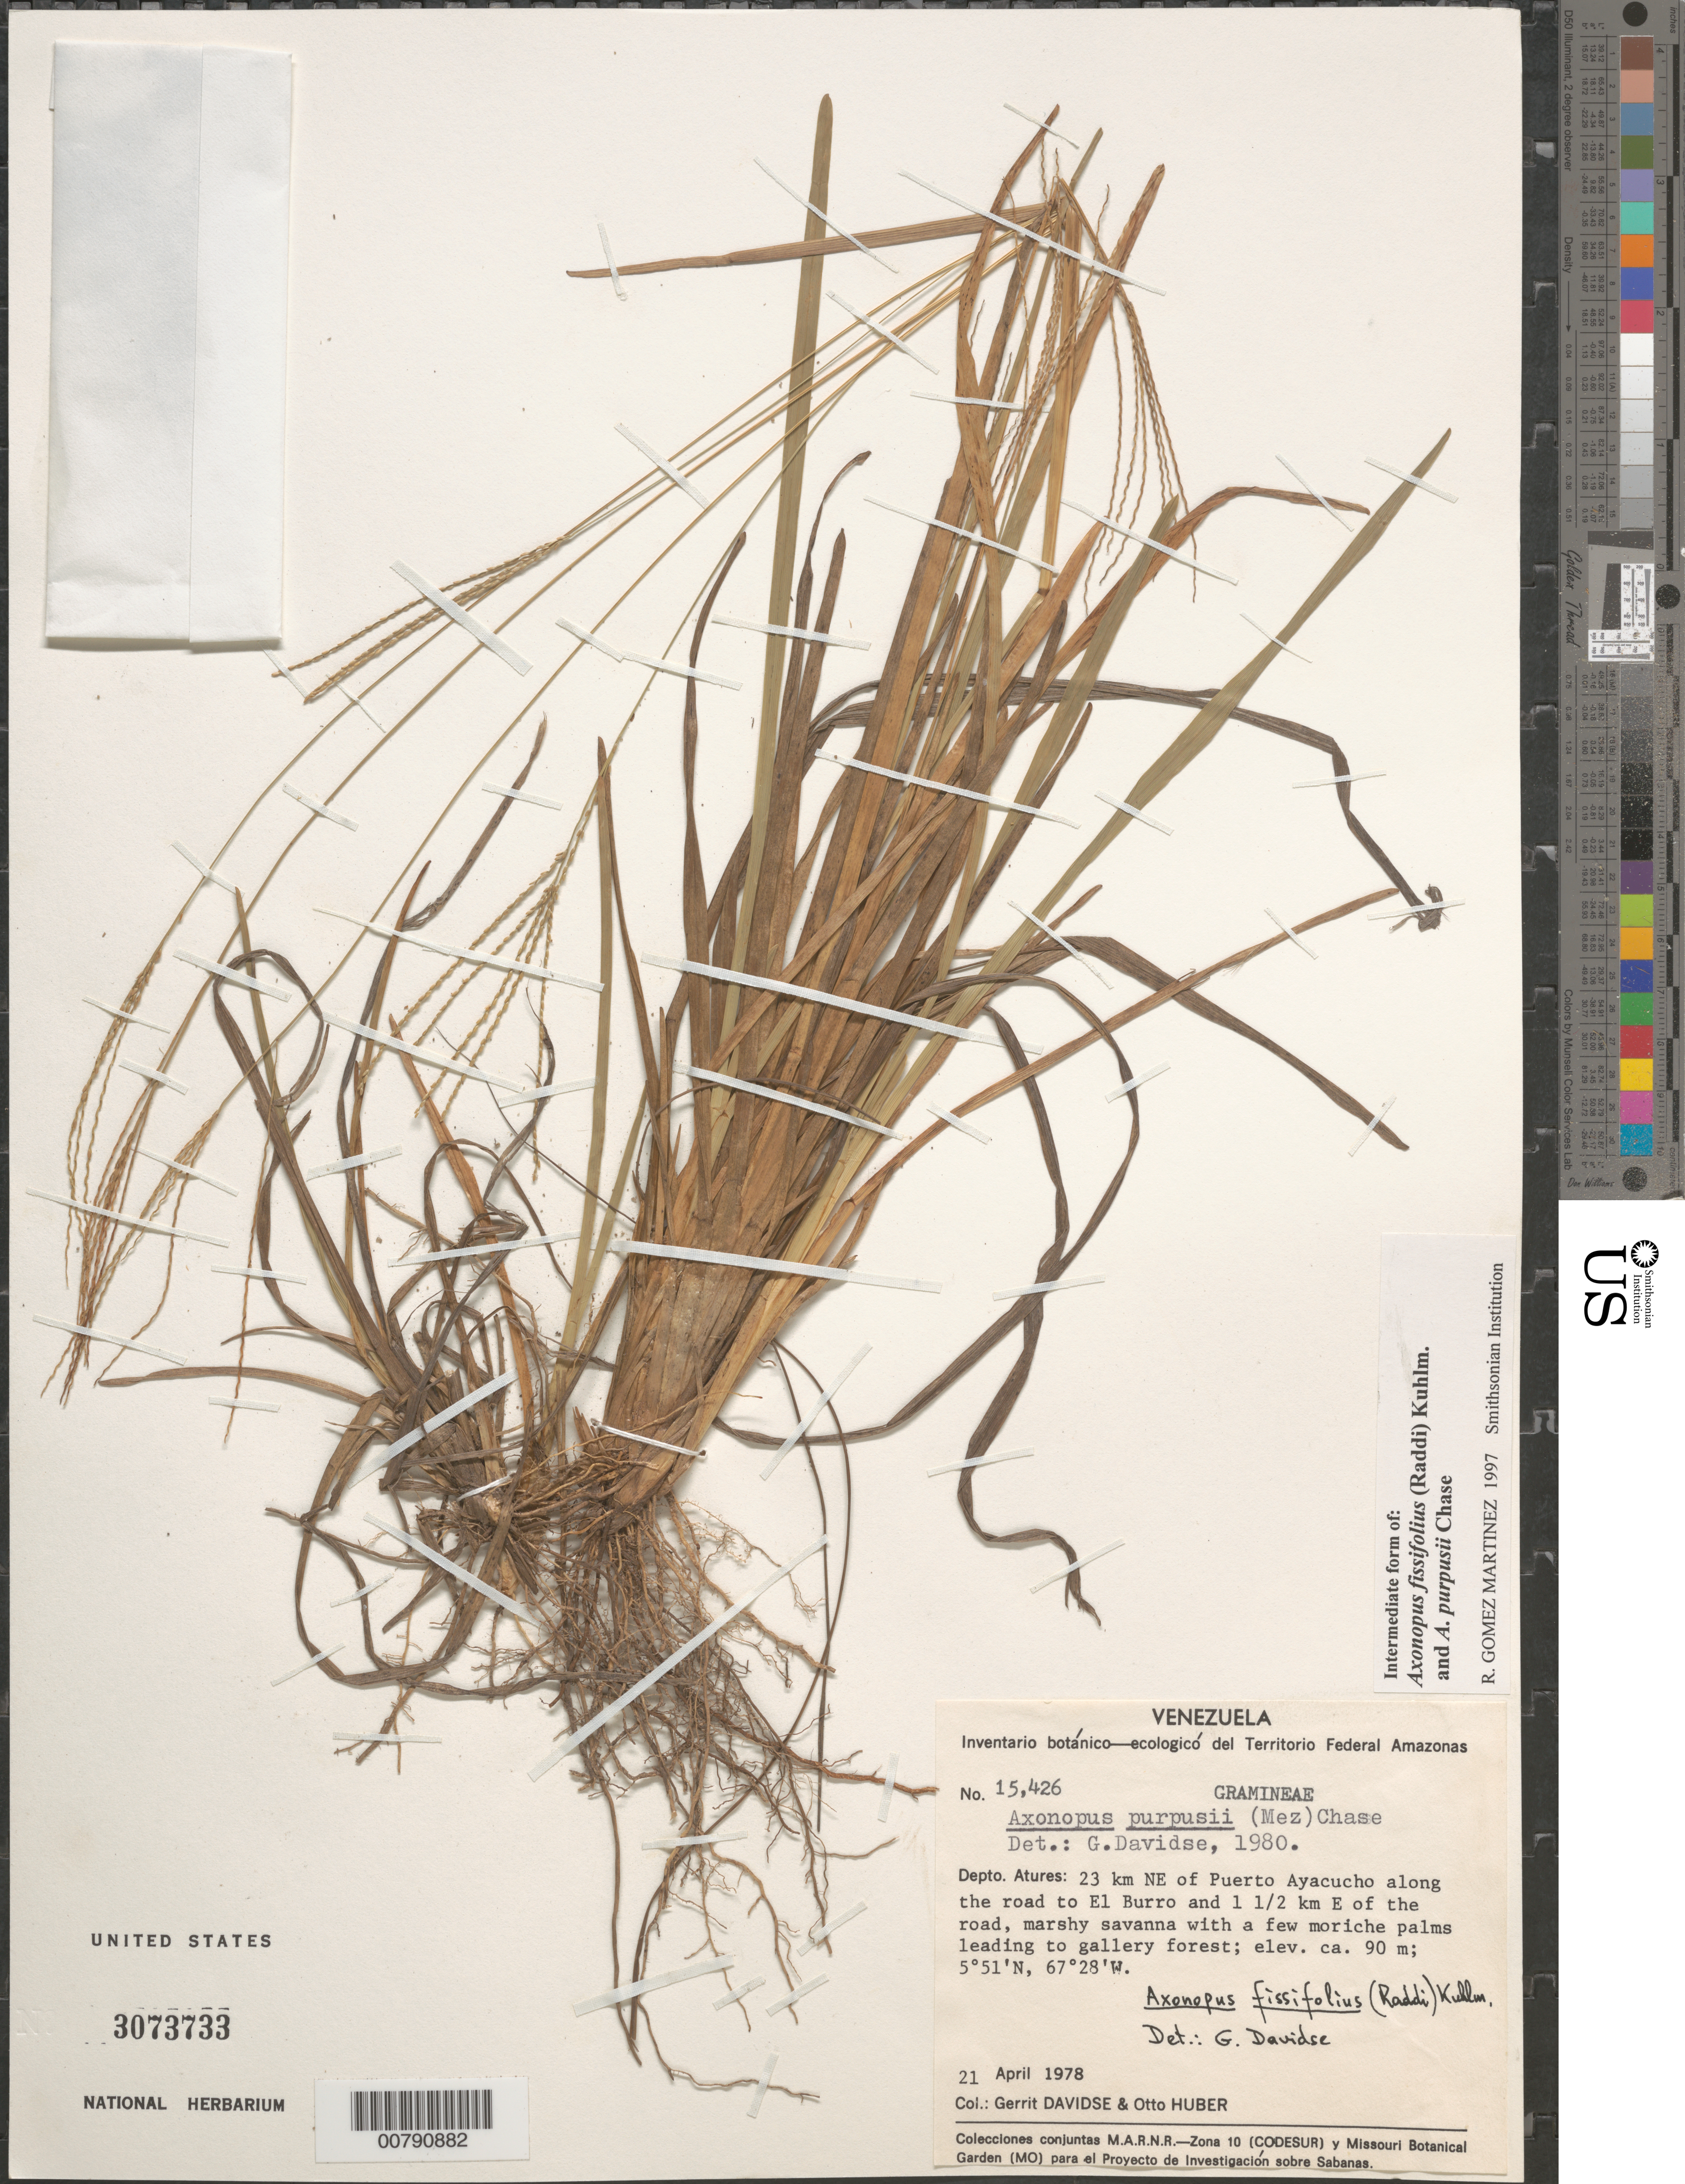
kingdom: Plantae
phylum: Tracheophyta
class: Liliopsida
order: Poales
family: Poaceae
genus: Axonopus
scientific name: Axonopus fissifolius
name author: (Raddi) Kuhlm.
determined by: Gomez Martinez, R.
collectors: G. Davidse & O. Huber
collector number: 15426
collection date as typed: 21-Apr-78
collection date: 1978-04-21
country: Venezuela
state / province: Amazonas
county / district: Atures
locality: Puerto Ayacucho, 23 km NE of along the road to El Burro, and 1.5 km E of the road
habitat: Marshy savanna with a few moriche palms leading to gallery forest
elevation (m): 90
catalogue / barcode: US 3073733